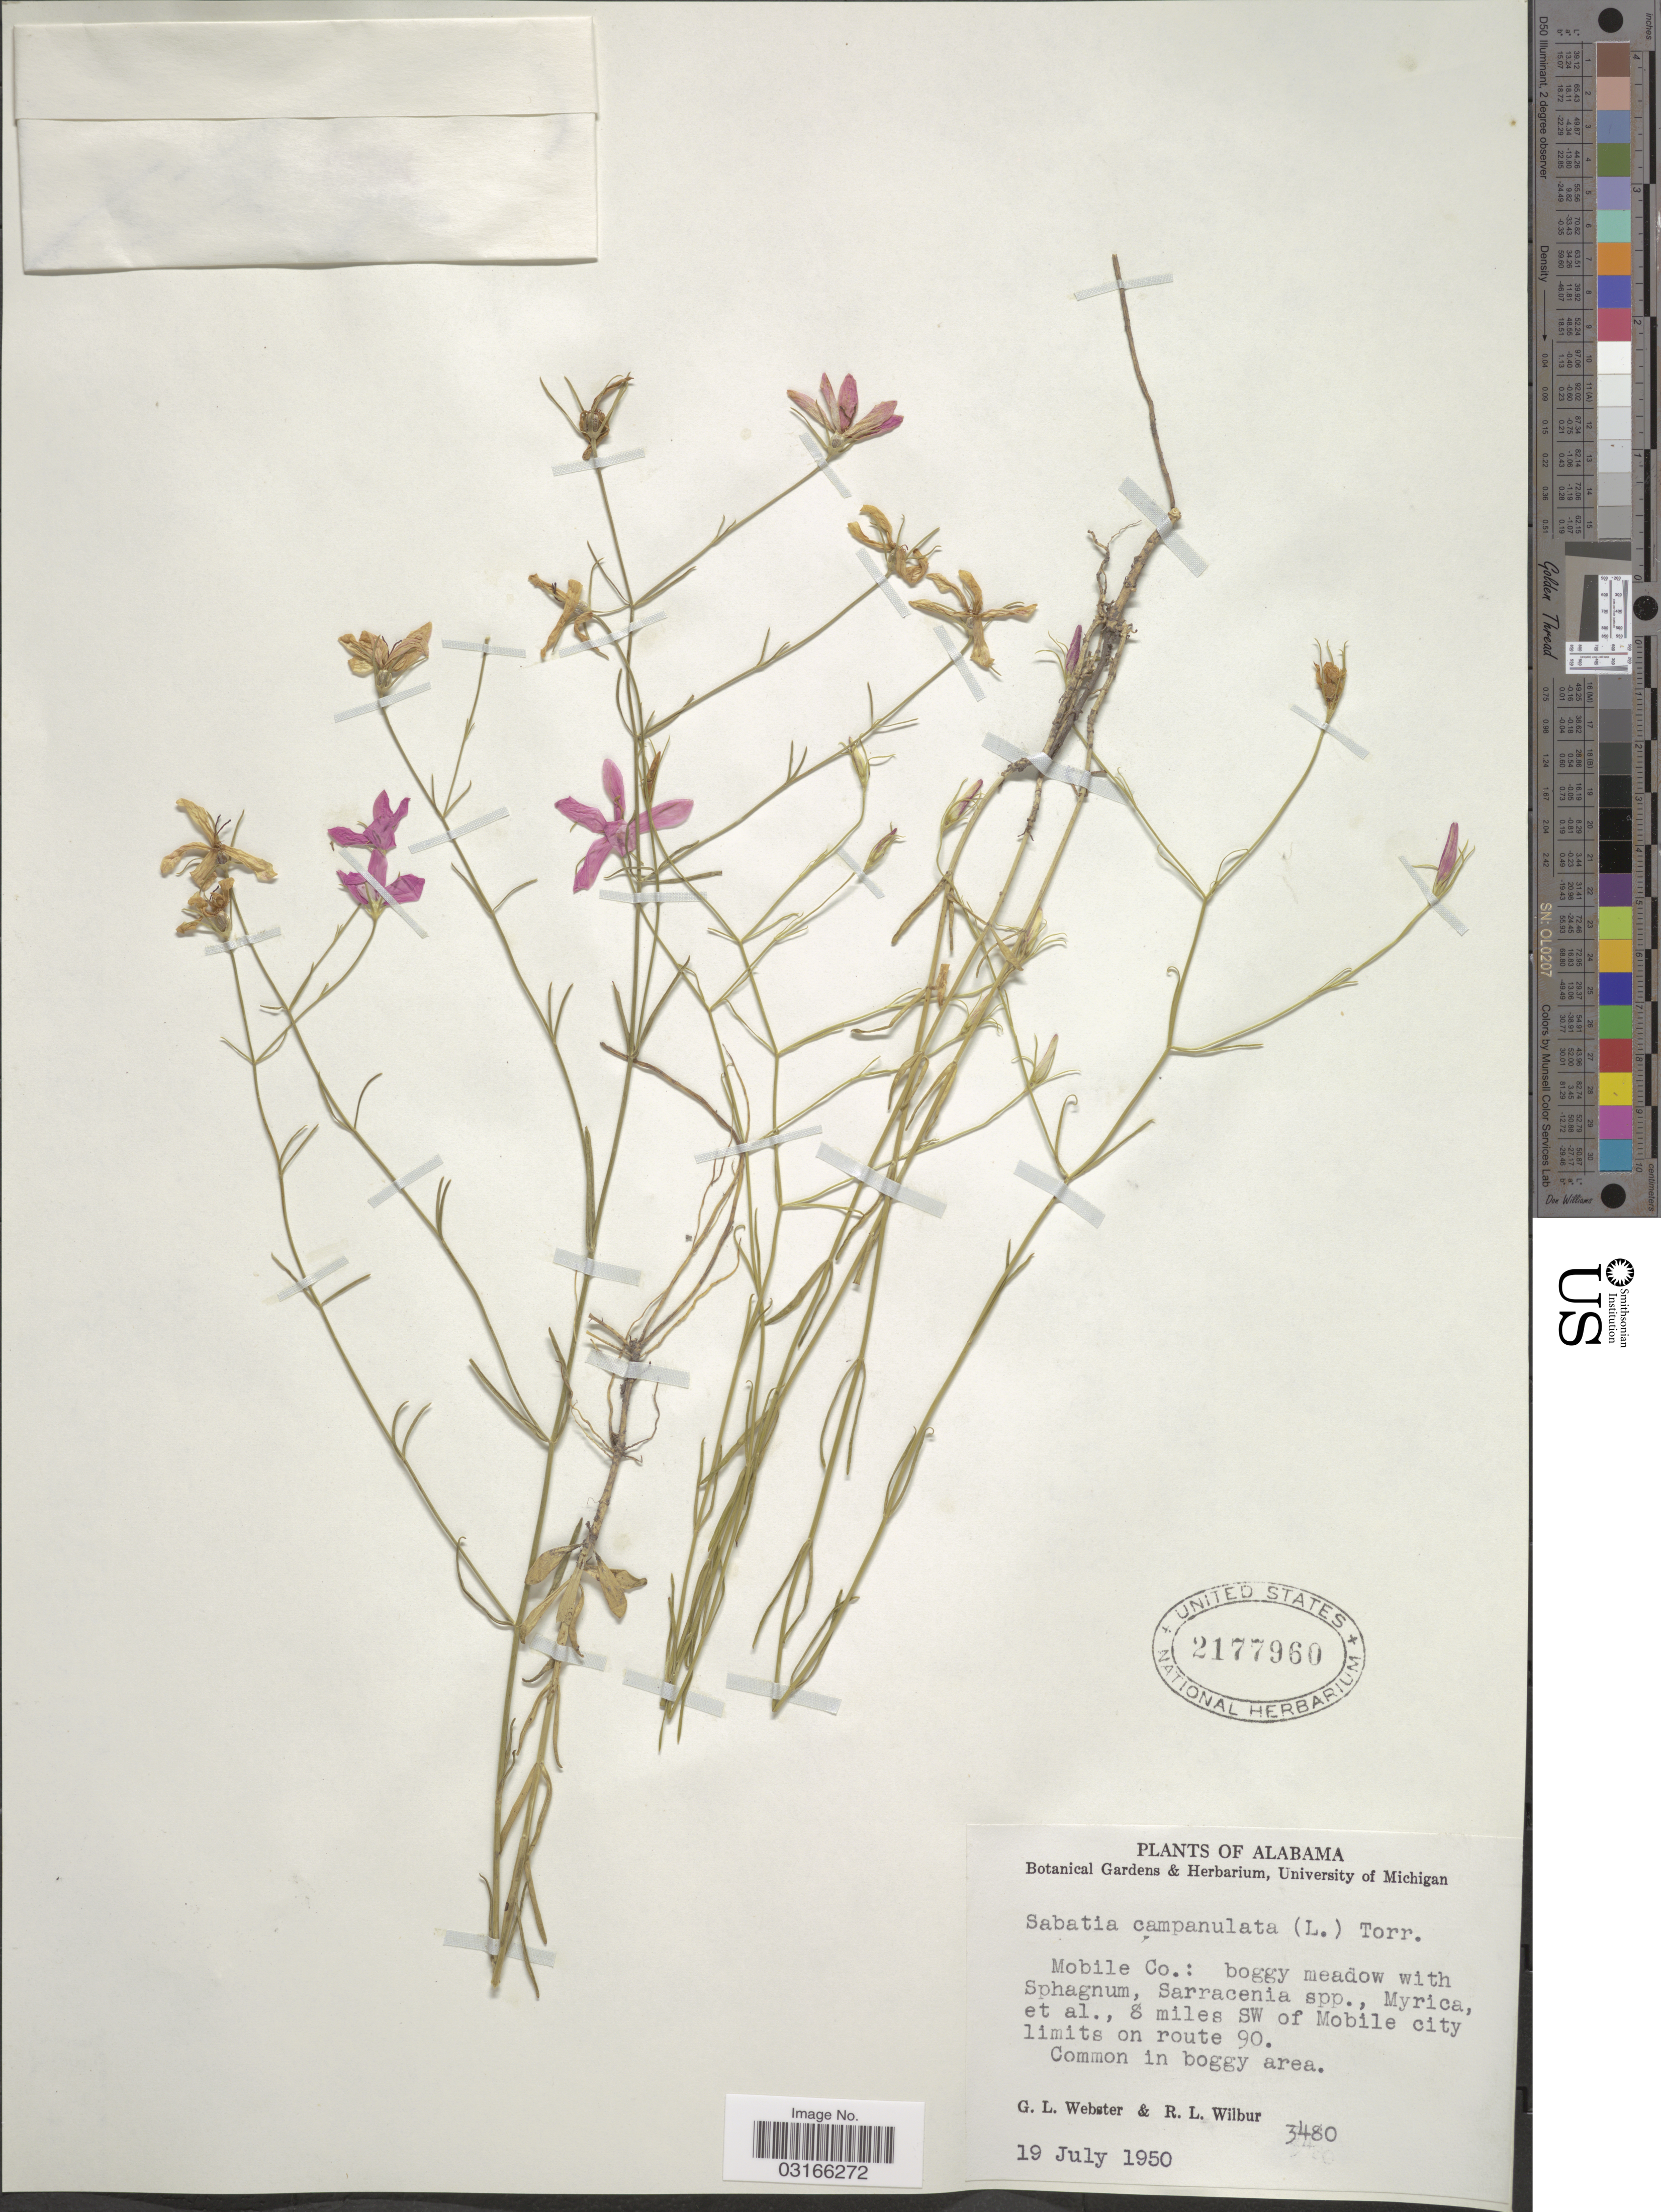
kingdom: Plantae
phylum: Tracheophyta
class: Magnoliopsida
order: Gentianales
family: Gentianaceae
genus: Sabatia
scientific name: Sabatia campanulata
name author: (L.) Torr.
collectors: G. L. Webster & R. L. Wilbur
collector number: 3480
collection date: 1950-07-19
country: United States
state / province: Alabama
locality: Mobile Co.: boggy meadow. 8 miles SW of Mobile city limits on route 90. Common in boggy area.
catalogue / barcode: US 2177960